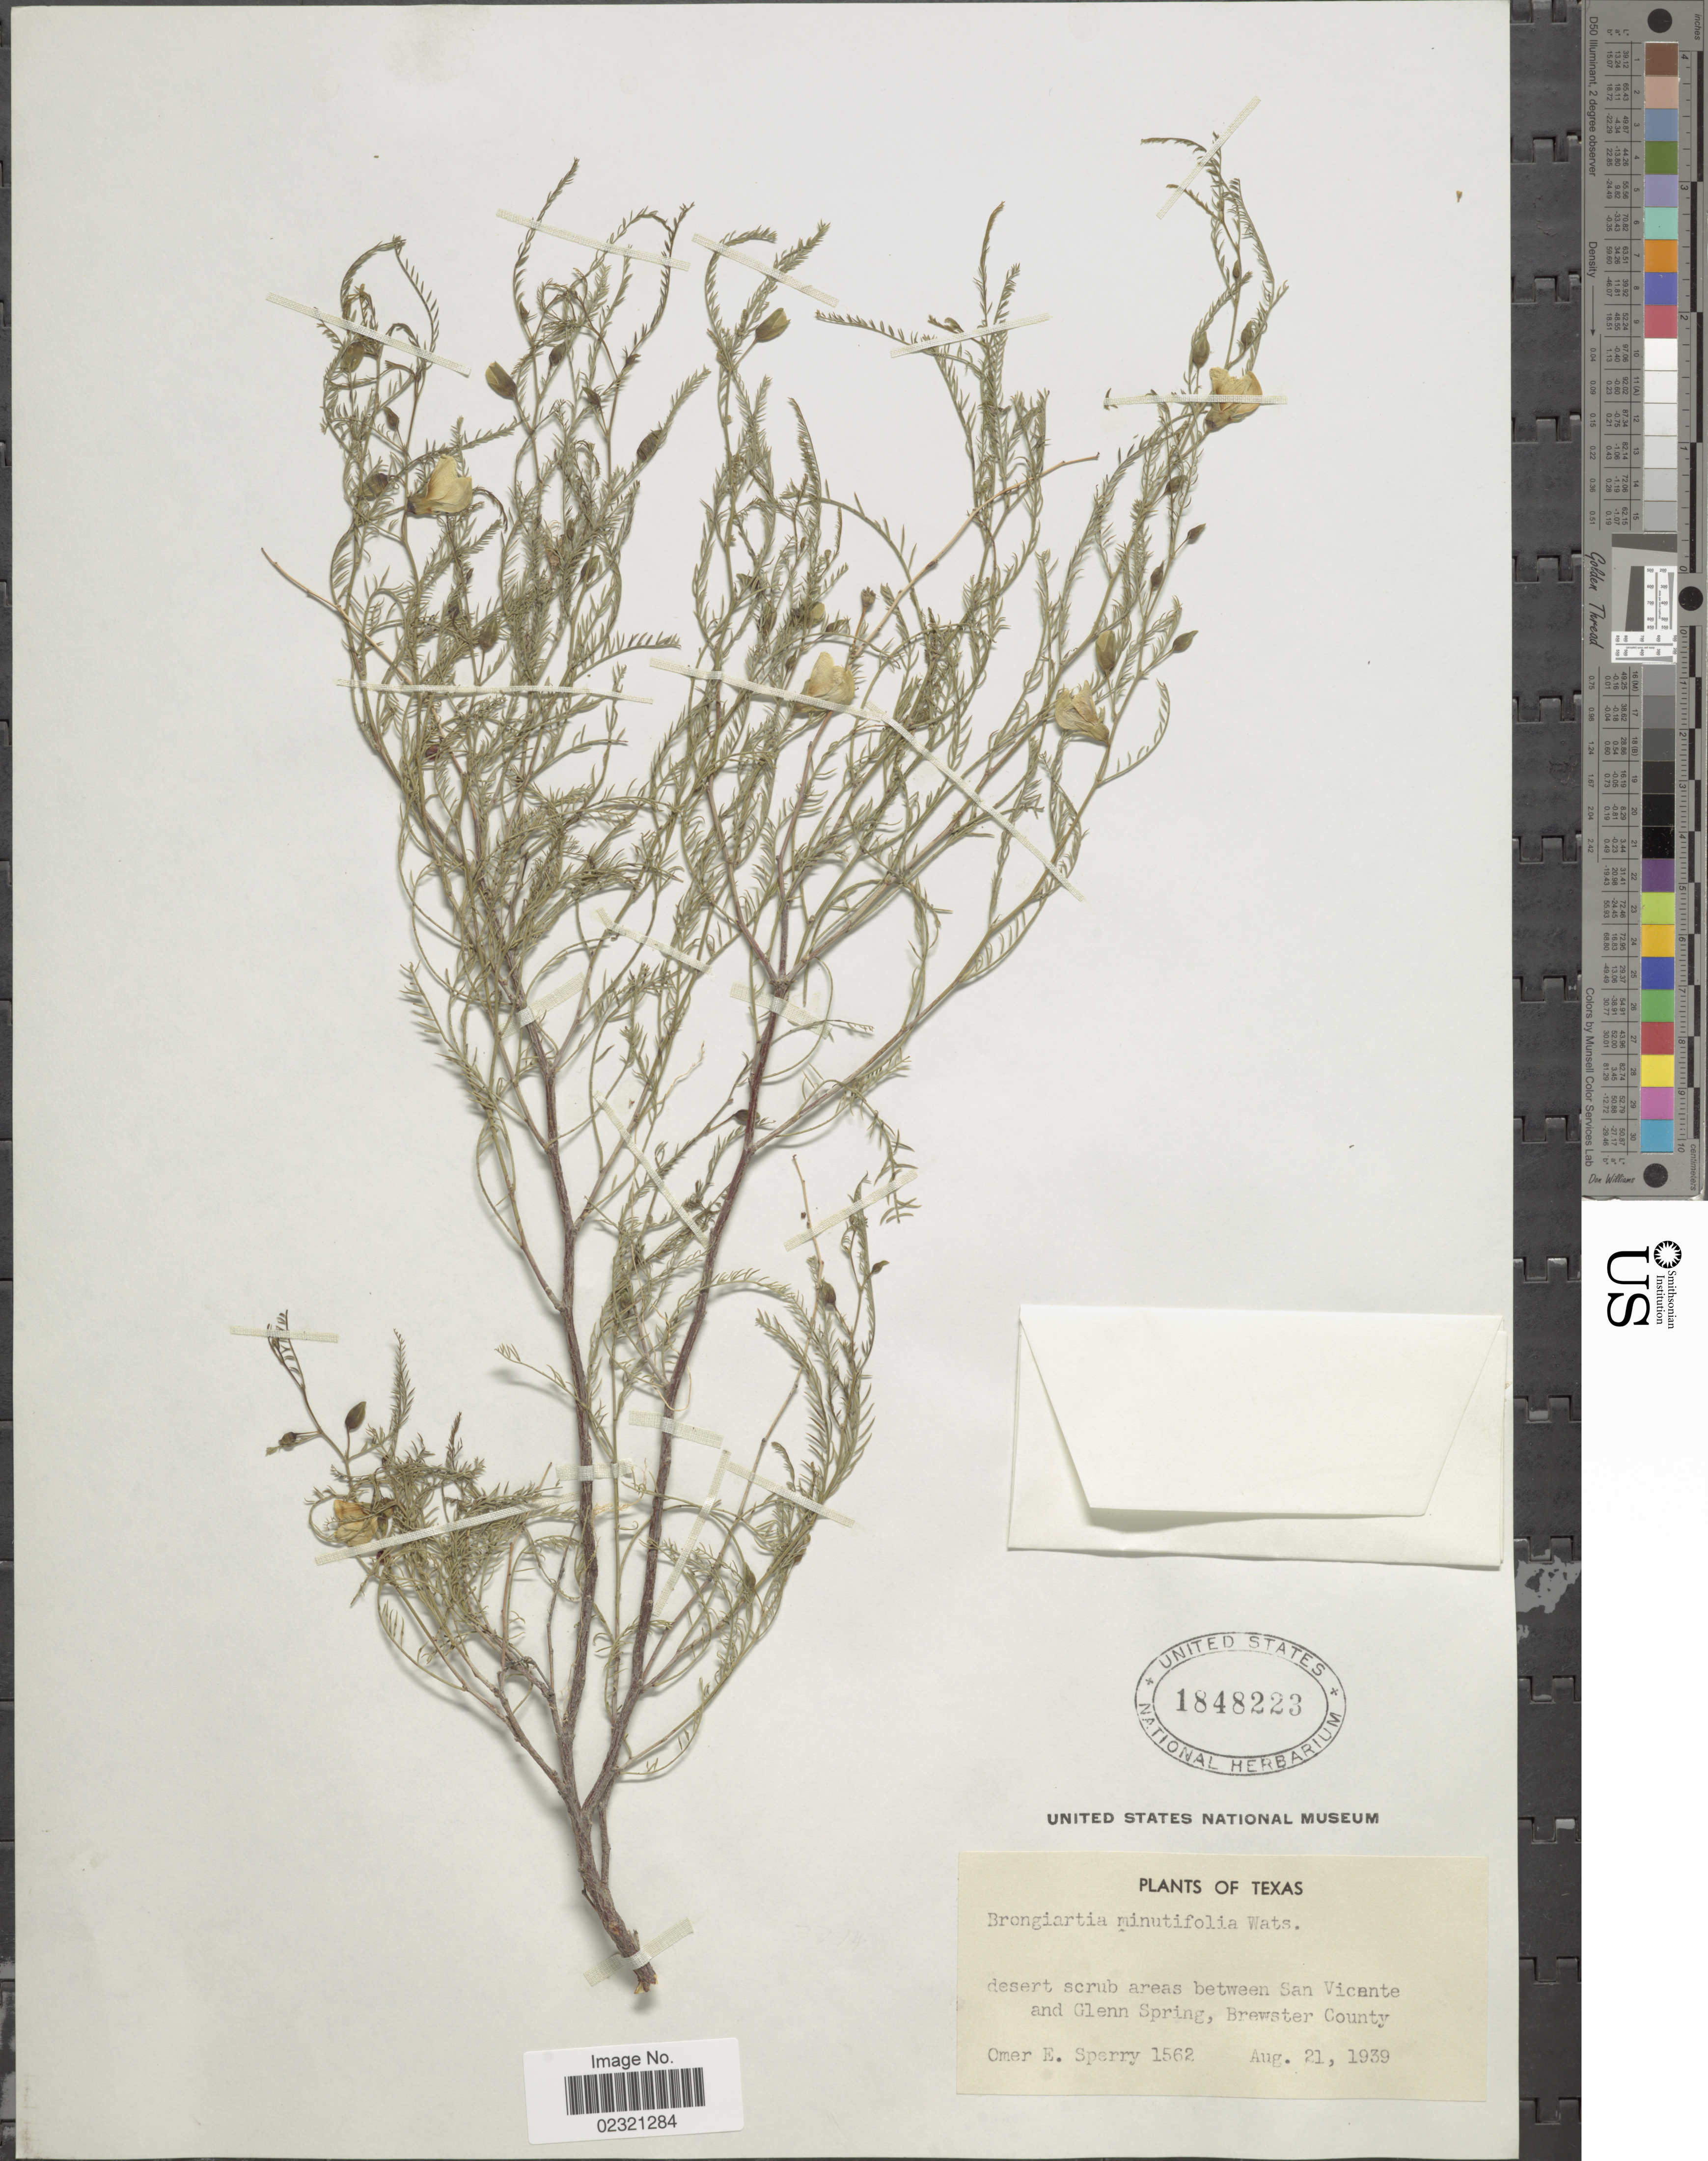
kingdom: Plantae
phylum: Tracheophyta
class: Magnoliopsida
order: Fabales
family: Fabaceae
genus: Brongniartia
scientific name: Brongniartia minutifolia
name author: S. Watson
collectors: O. E. Sperry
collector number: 1562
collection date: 1938-08-21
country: United States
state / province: Texas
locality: Desert scrub areas between San Vicante and Glenn Spring, Brewster County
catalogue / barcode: US 1848223